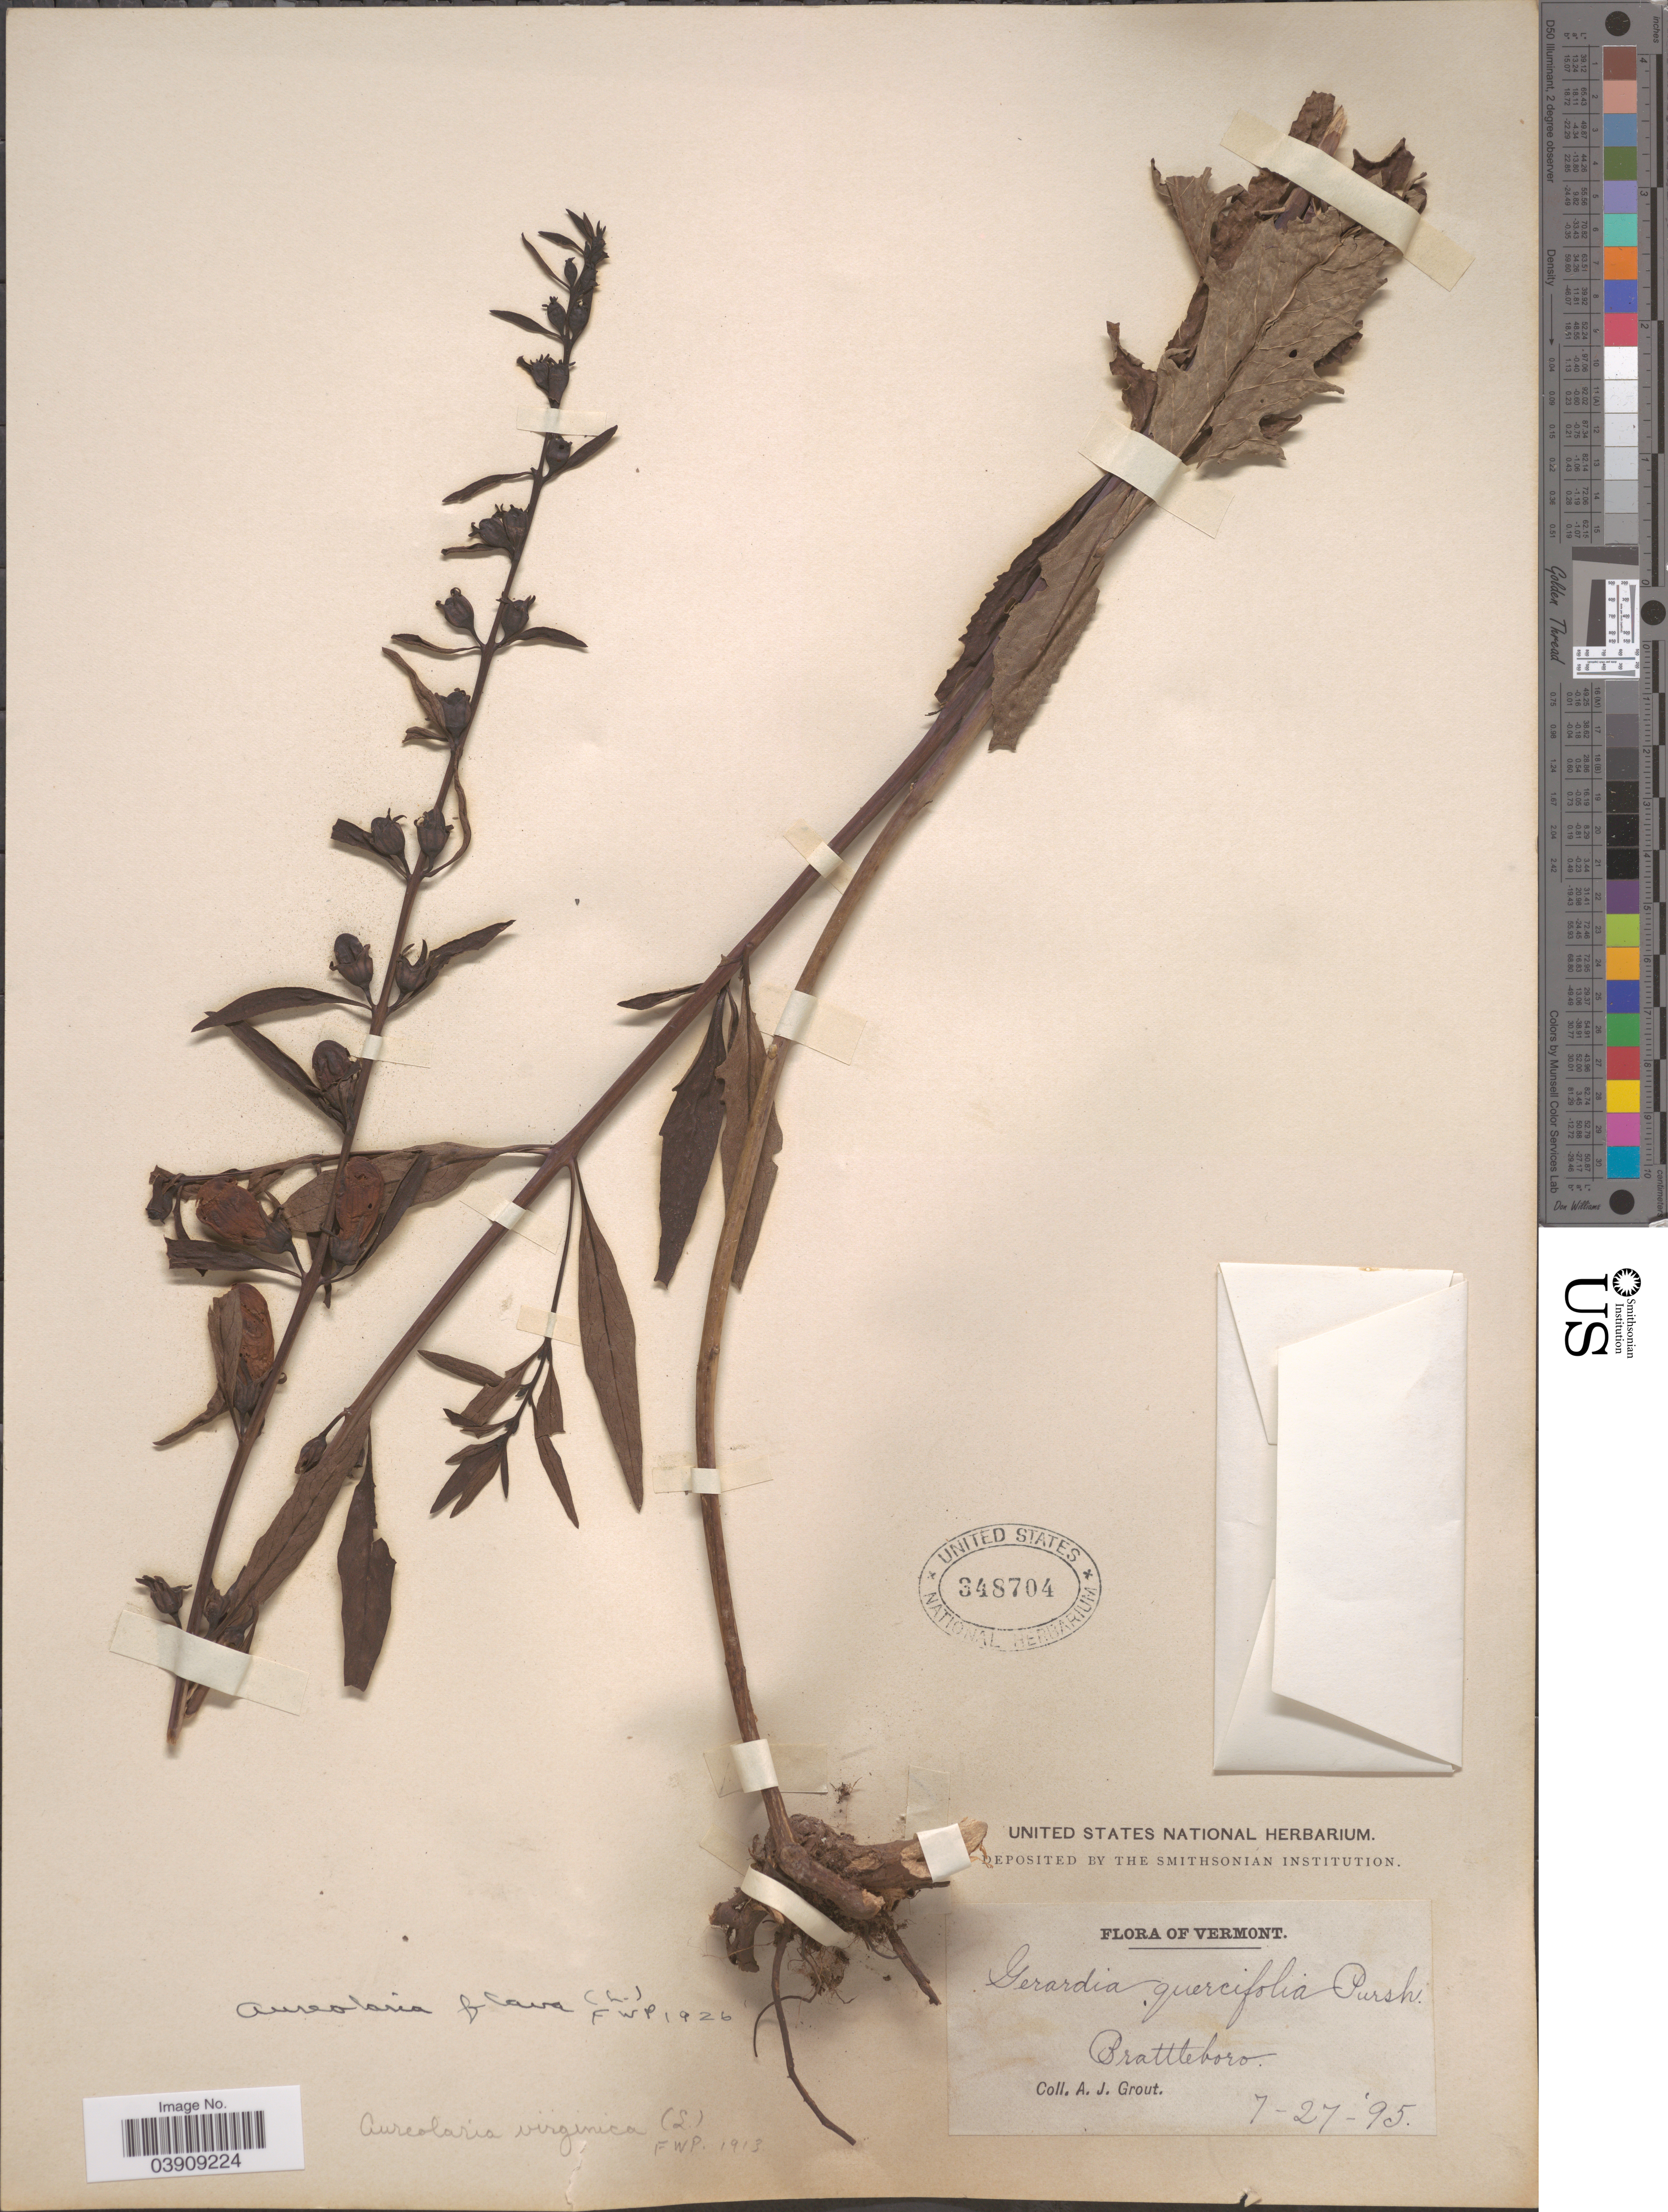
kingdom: Plantae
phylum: Tracheophyta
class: Magnoliopsida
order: Lamiales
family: Orobanchaceae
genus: Aureolaria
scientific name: Aureolaria flava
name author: (L.) Farw.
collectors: A. J. Grout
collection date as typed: Transcribed d/m/y: 27/7/95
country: United States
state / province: Vermont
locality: Brattleboro.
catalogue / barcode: US 348704